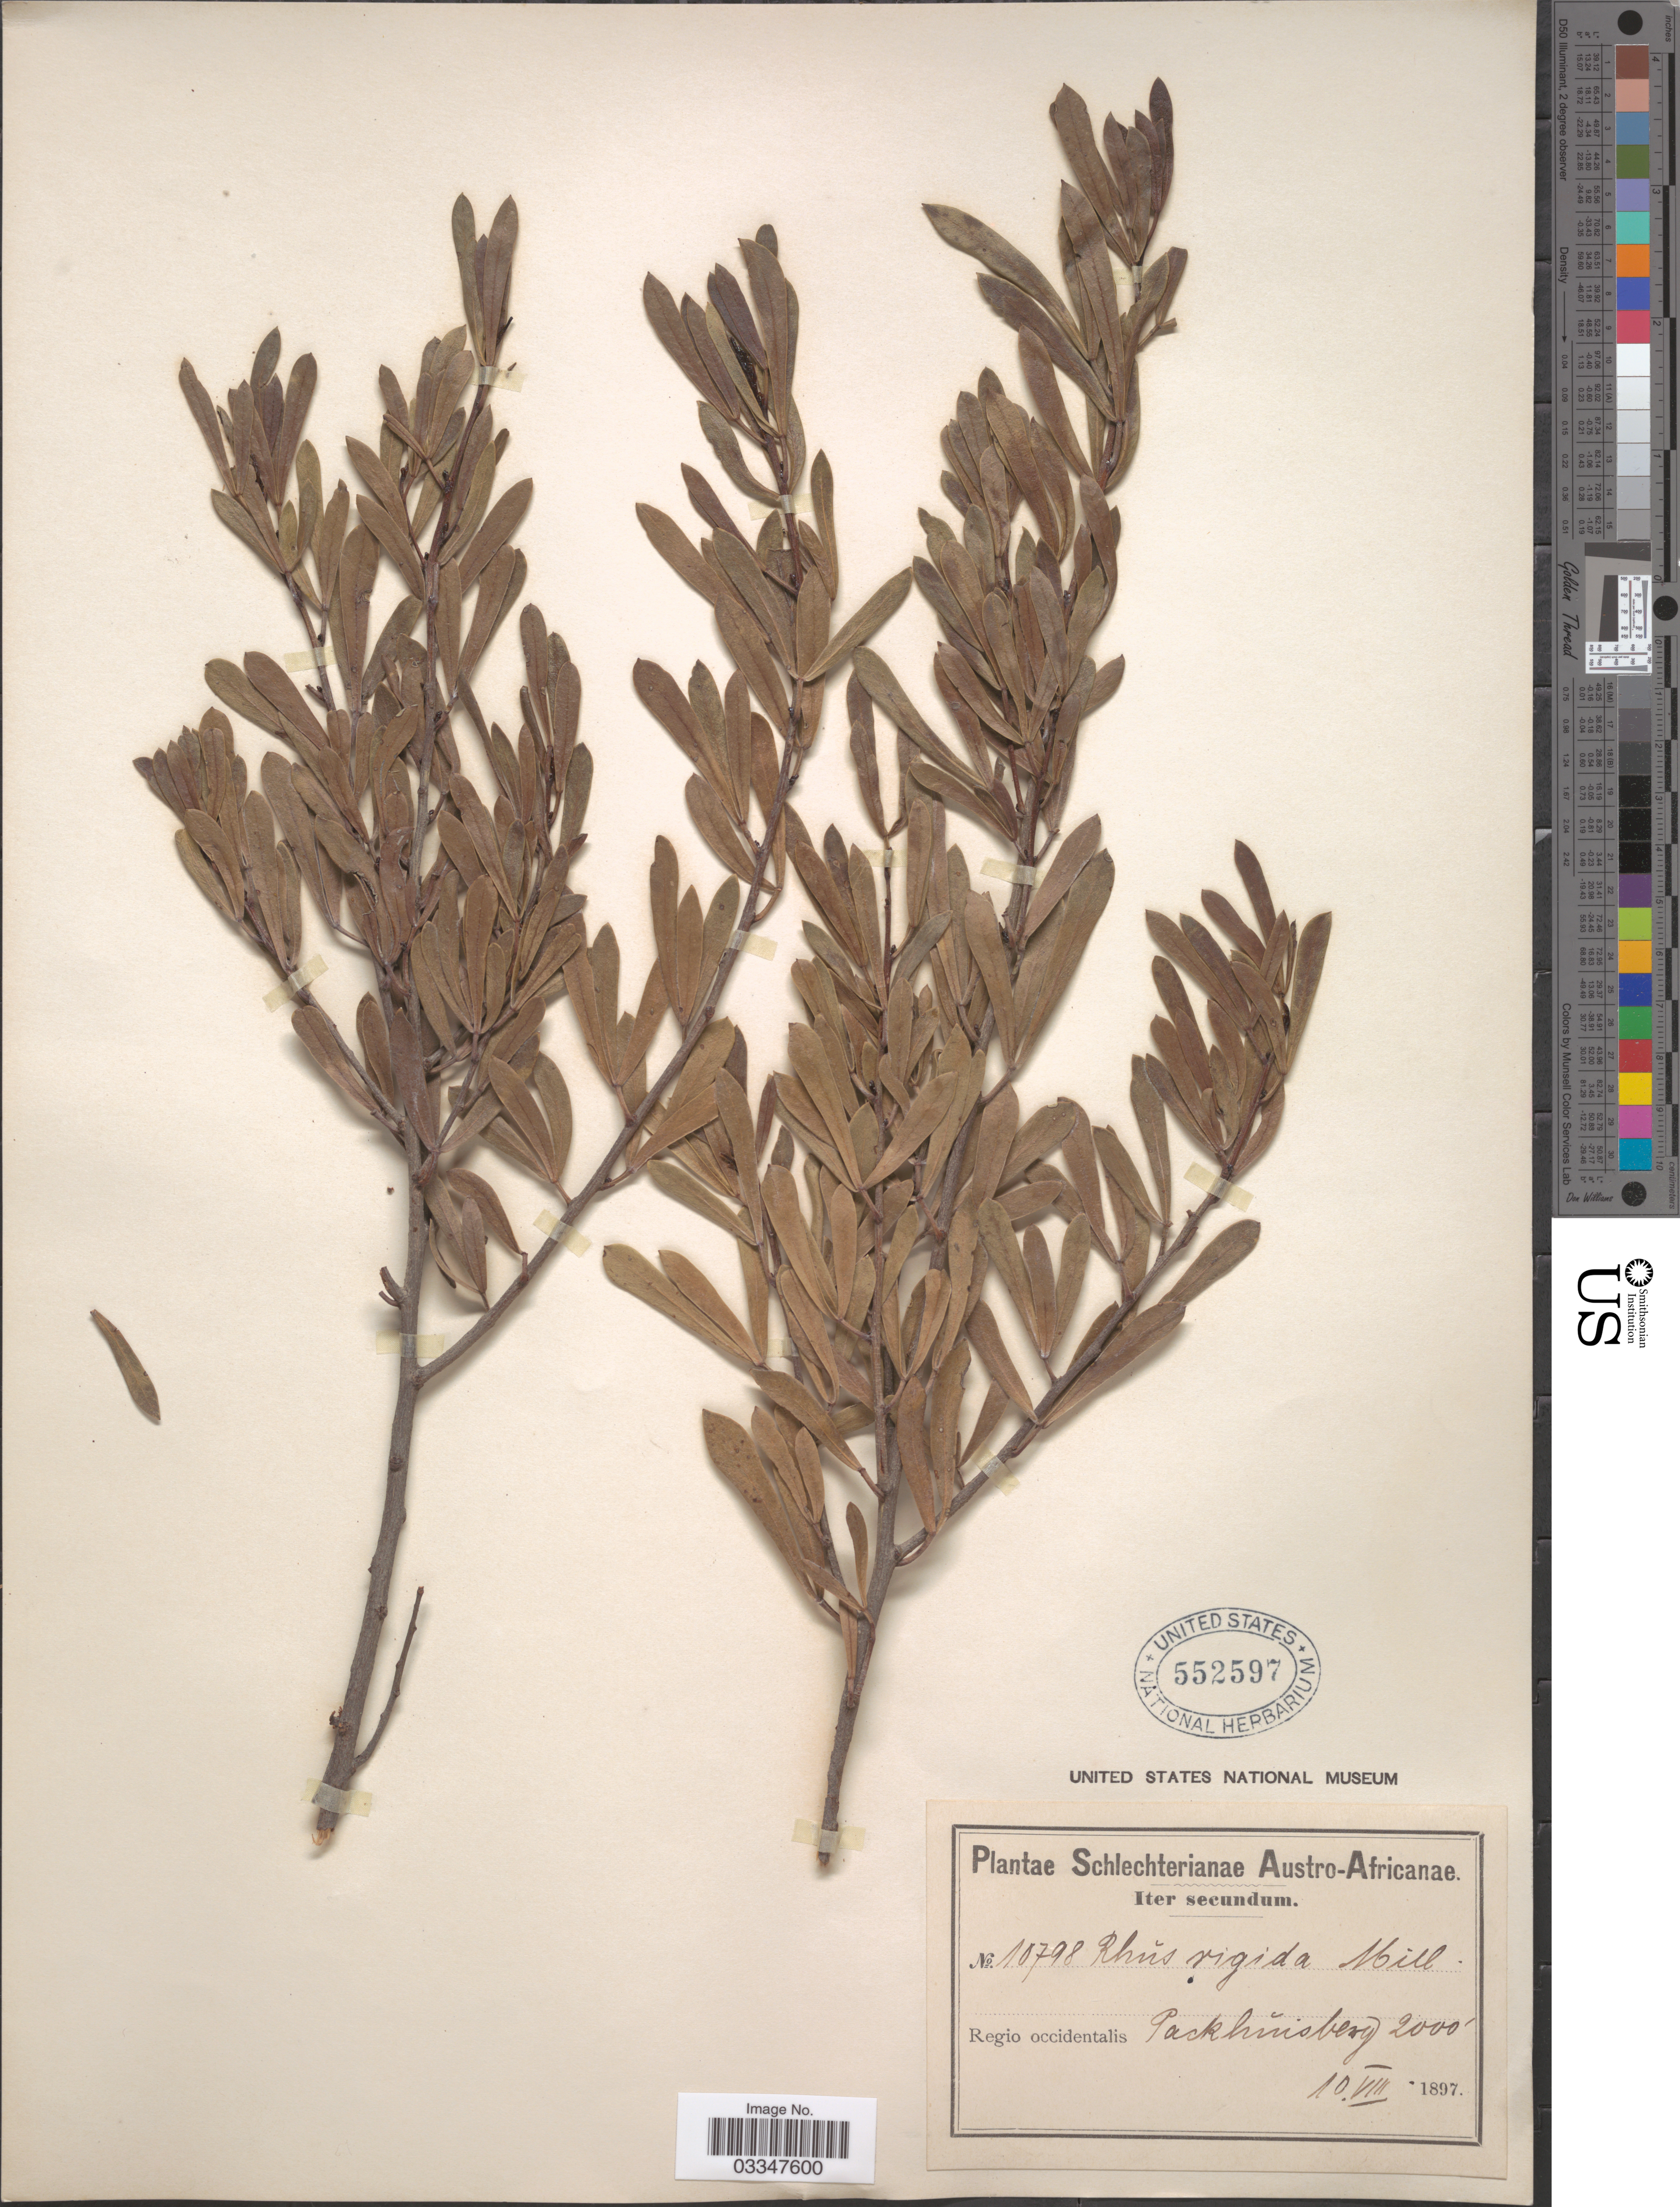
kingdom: Plantae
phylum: Tracheophyta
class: Magnoliopsida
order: Sapindales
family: Anacardiaceae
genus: Rhus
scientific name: Rhus rigida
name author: Mill.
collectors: Schlechter, --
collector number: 10798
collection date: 1897-08-10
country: South Africa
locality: Austro-Africanae. Regio occidentalis Packhuisberg.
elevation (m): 610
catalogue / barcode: US 552597